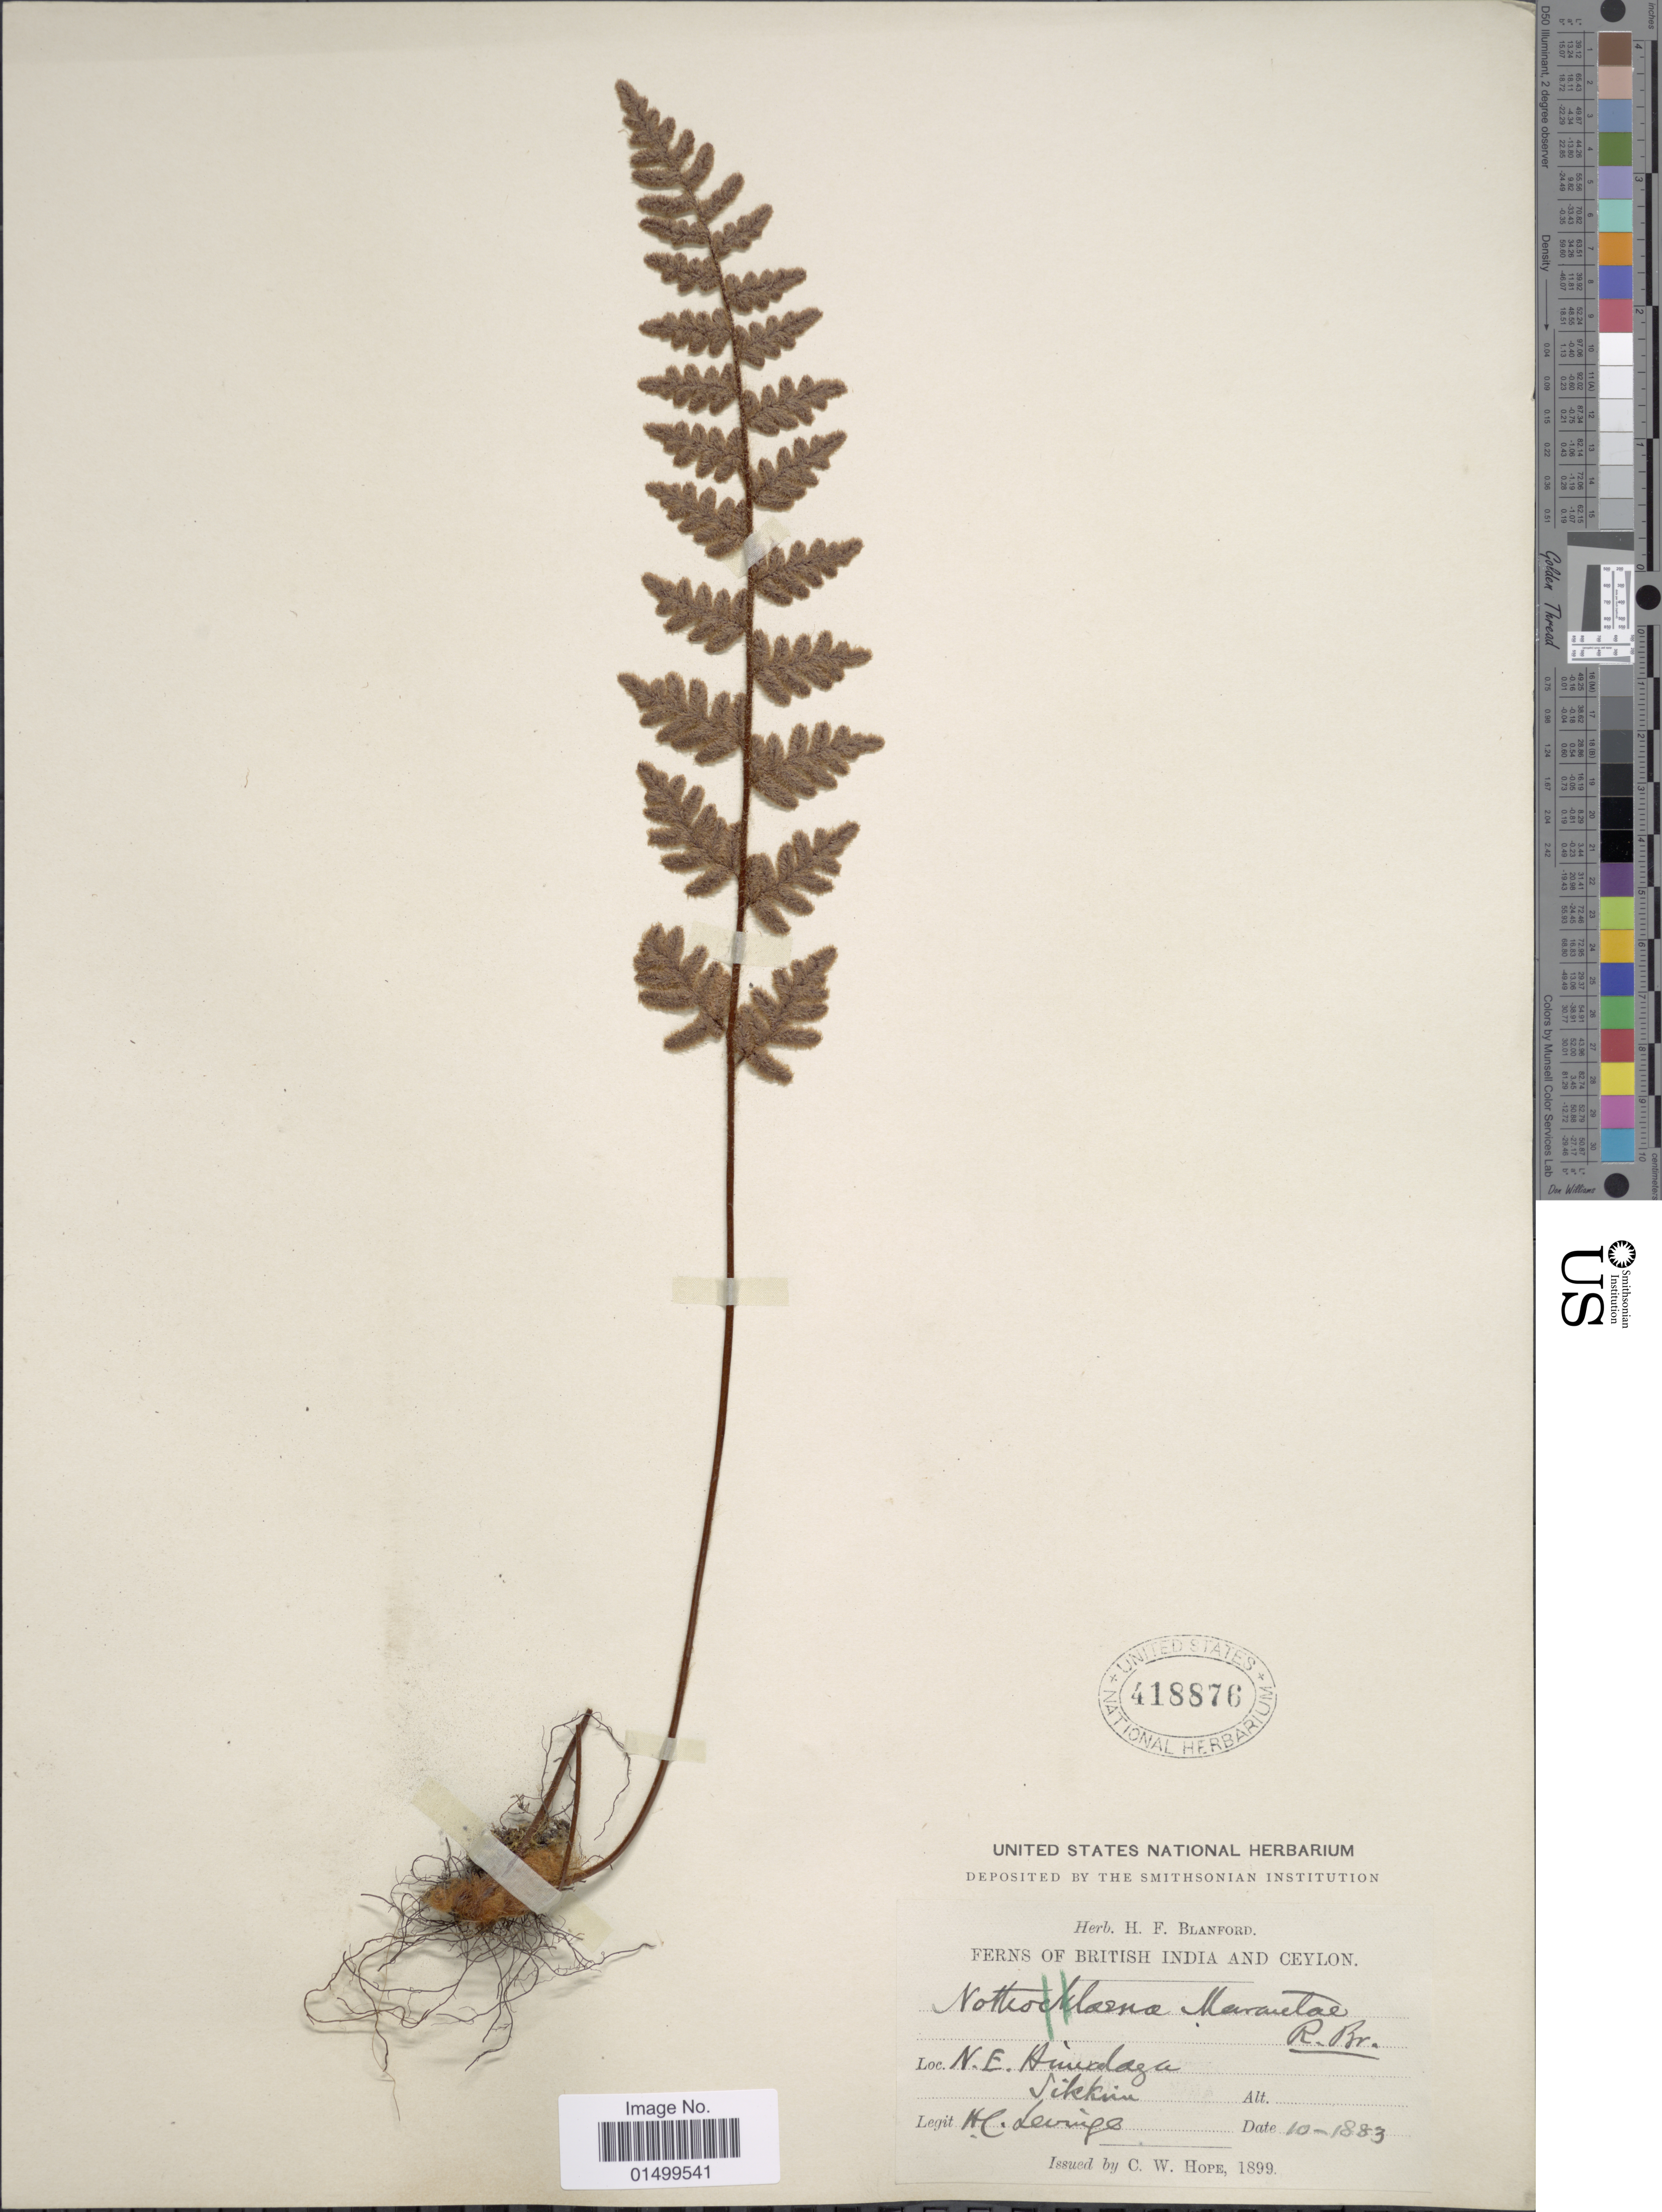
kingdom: Plantae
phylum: Tracheophyta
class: Polypodiopsida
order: Polypodiales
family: Pteridaceae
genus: Cheilanthes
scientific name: Cheilanthes marantae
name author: Domin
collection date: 1883-10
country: India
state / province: Sikkim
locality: Ferns of British India and Ceylon. N.E. Himalaya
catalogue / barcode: US 418876